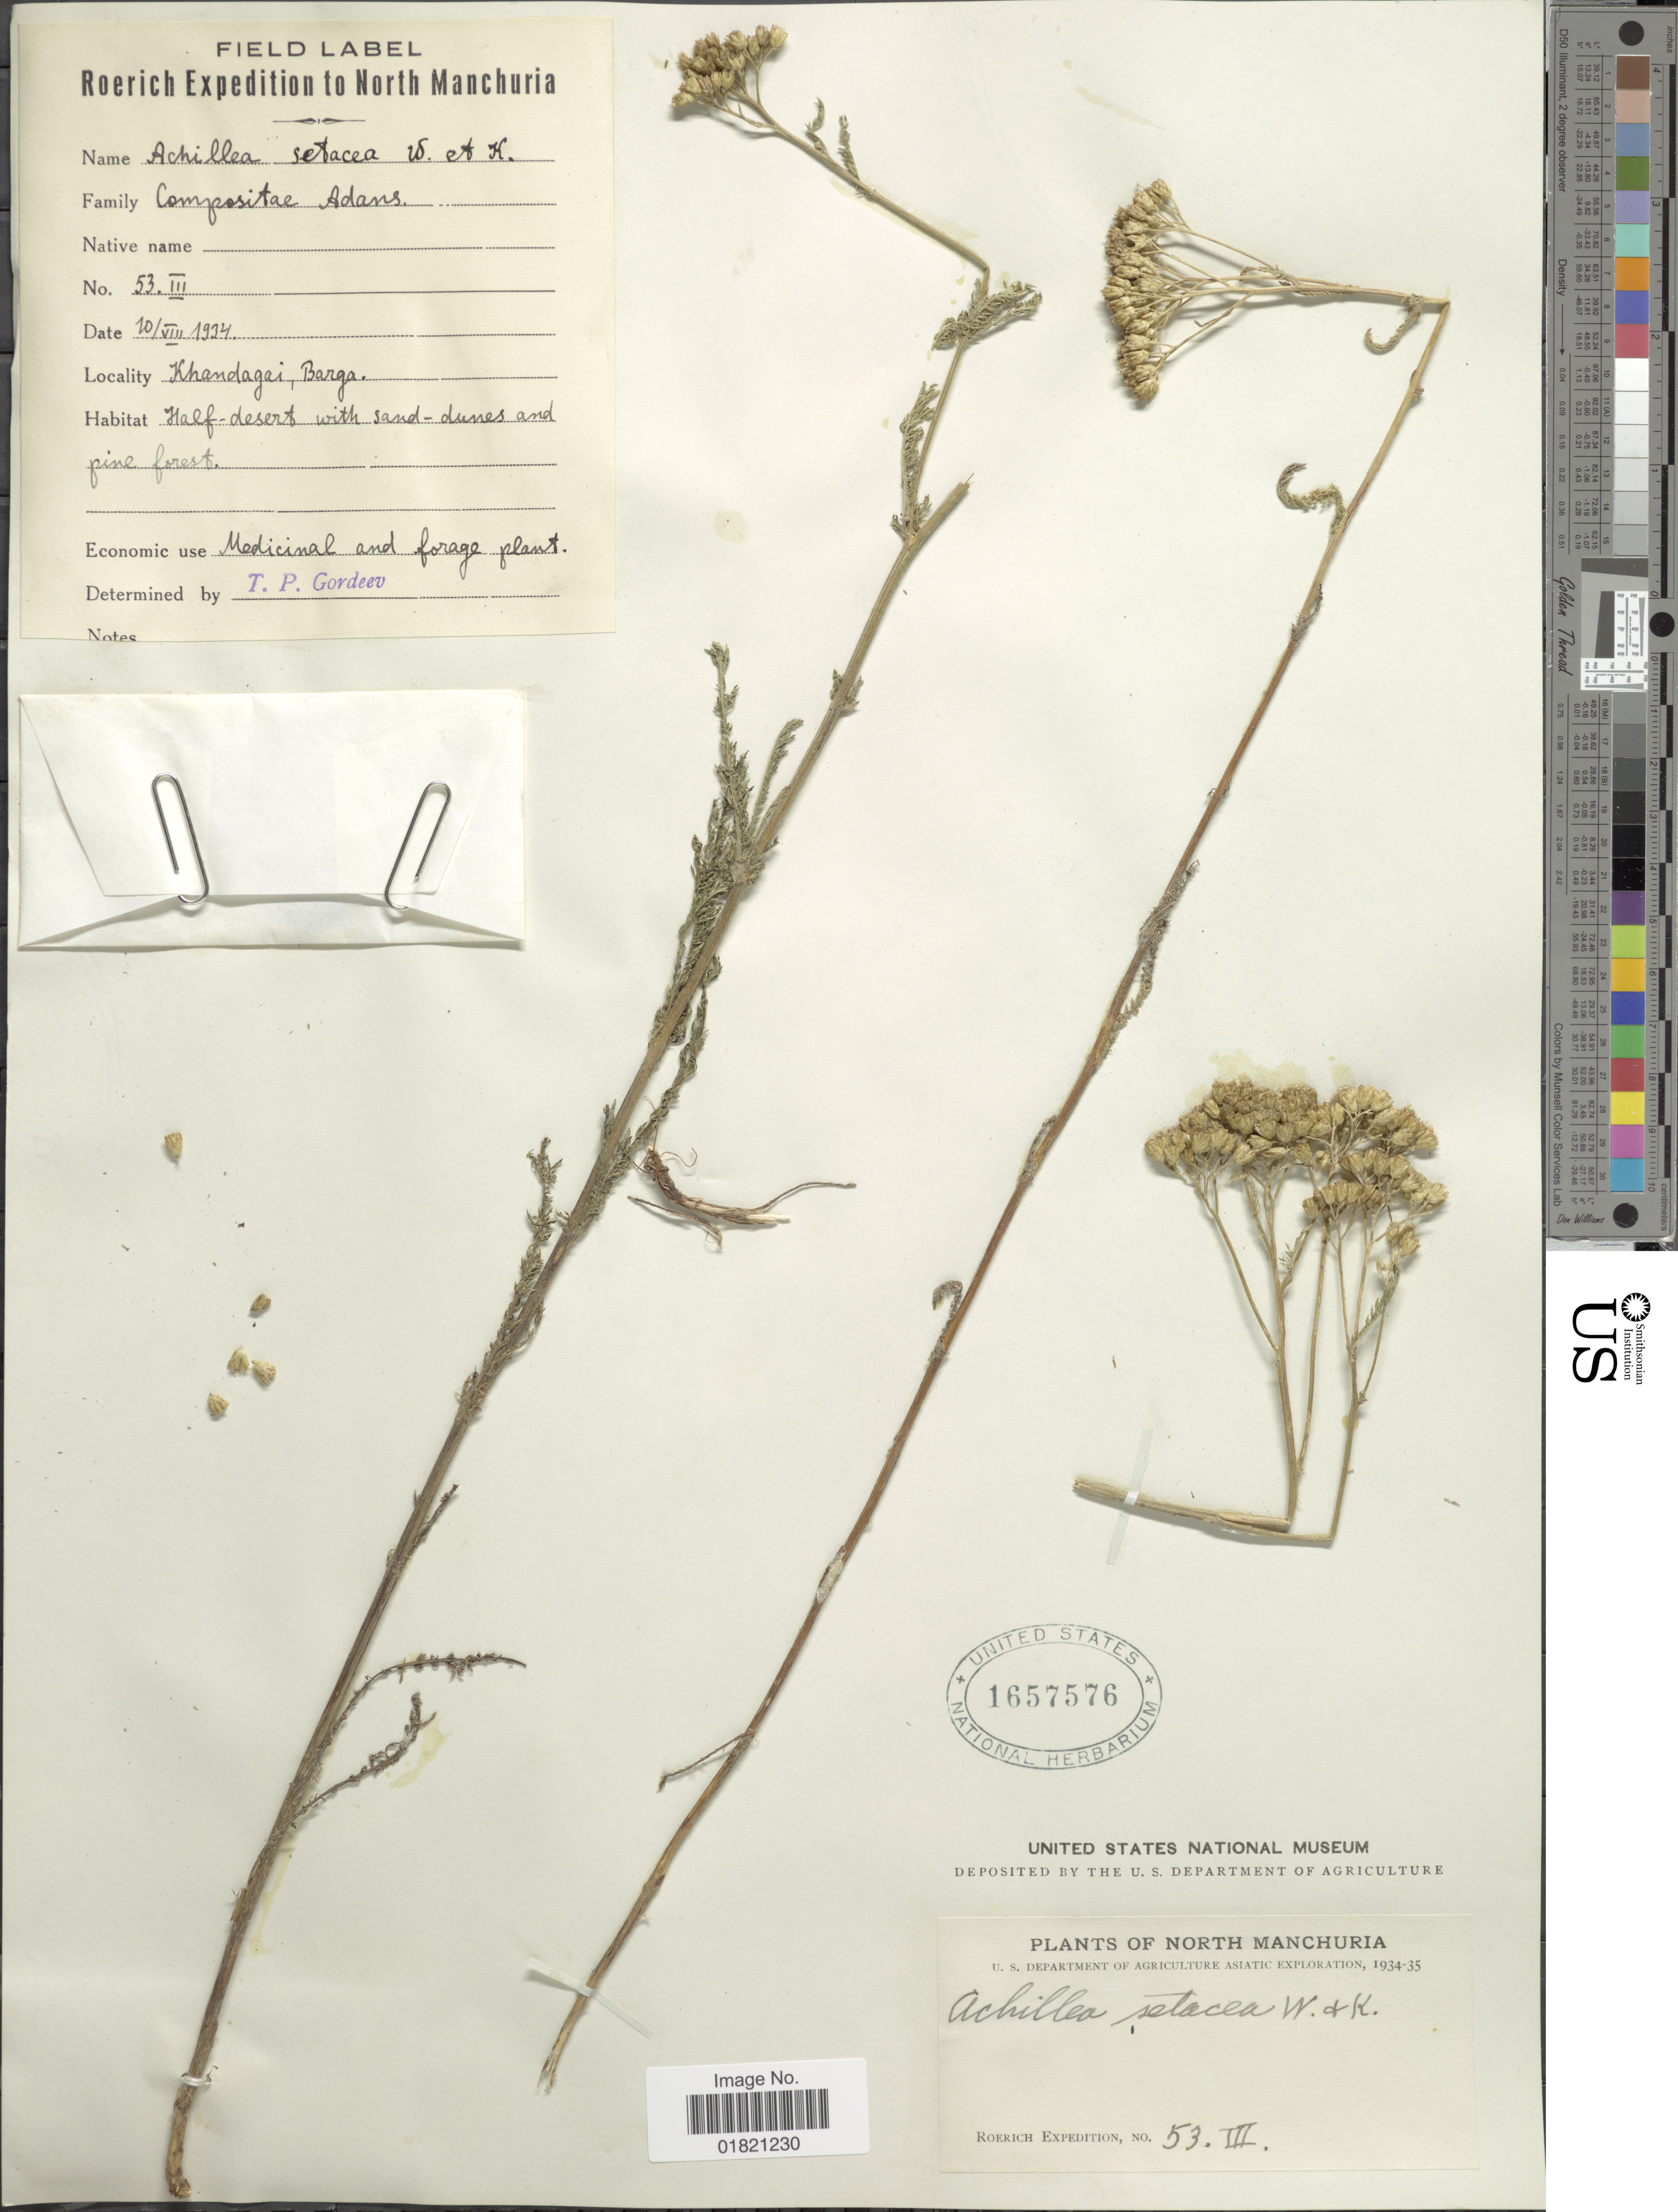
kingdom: Plantae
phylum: Tracheophyta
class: Magnoliopsida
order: Asterales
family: Asteraceae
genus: Achillea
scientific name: Achillea setacea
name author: Waldst. & Kit.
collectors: Roerich Expedition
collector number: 53III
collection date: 1934-08-10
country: China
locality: North Manchurria. Khandagai, Barga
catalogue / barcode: US 1657576